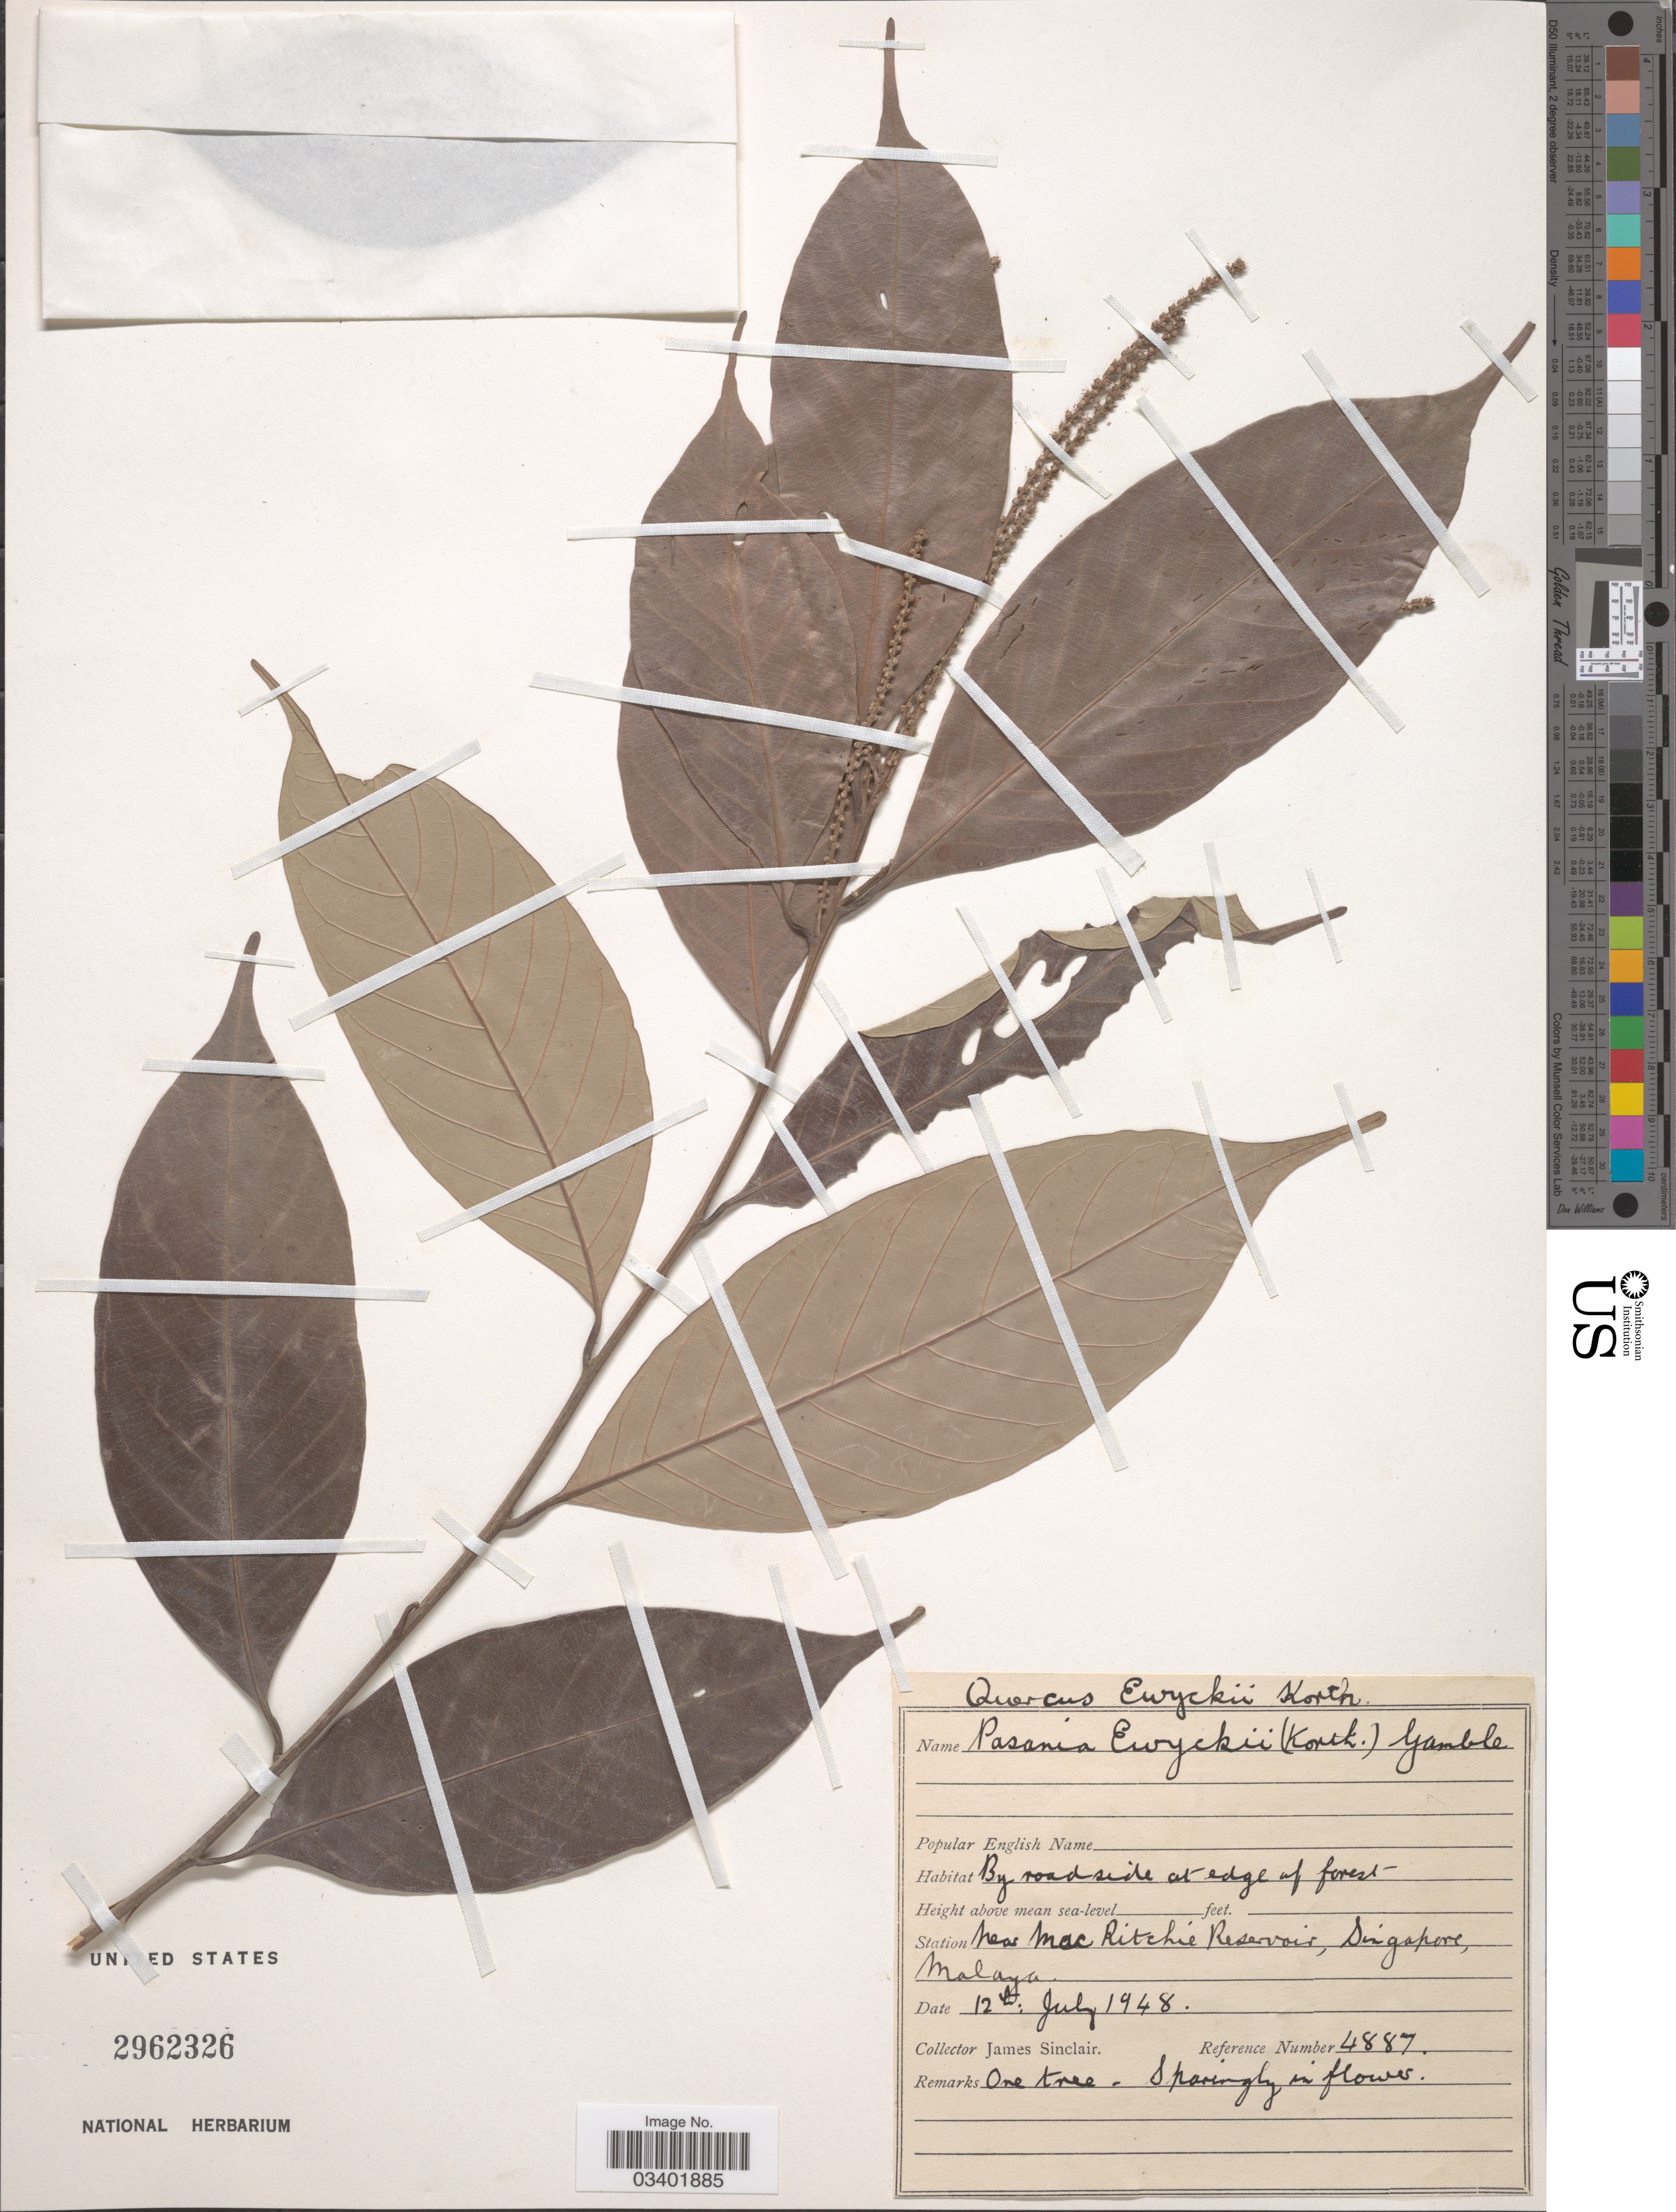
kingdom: Plantae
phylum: Tracheophyta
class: Magnoliopsida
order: Fagales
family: Fagaceae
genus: Lithocarpus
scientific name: Lithocarpus ewyckii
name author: (Korth.) Rehder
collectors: J. Sinclair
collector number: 4887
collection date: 1948-07-12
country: Singapore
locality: Station near Mac Ritchie Reservoir. Malaya.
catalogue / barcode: US 2962326